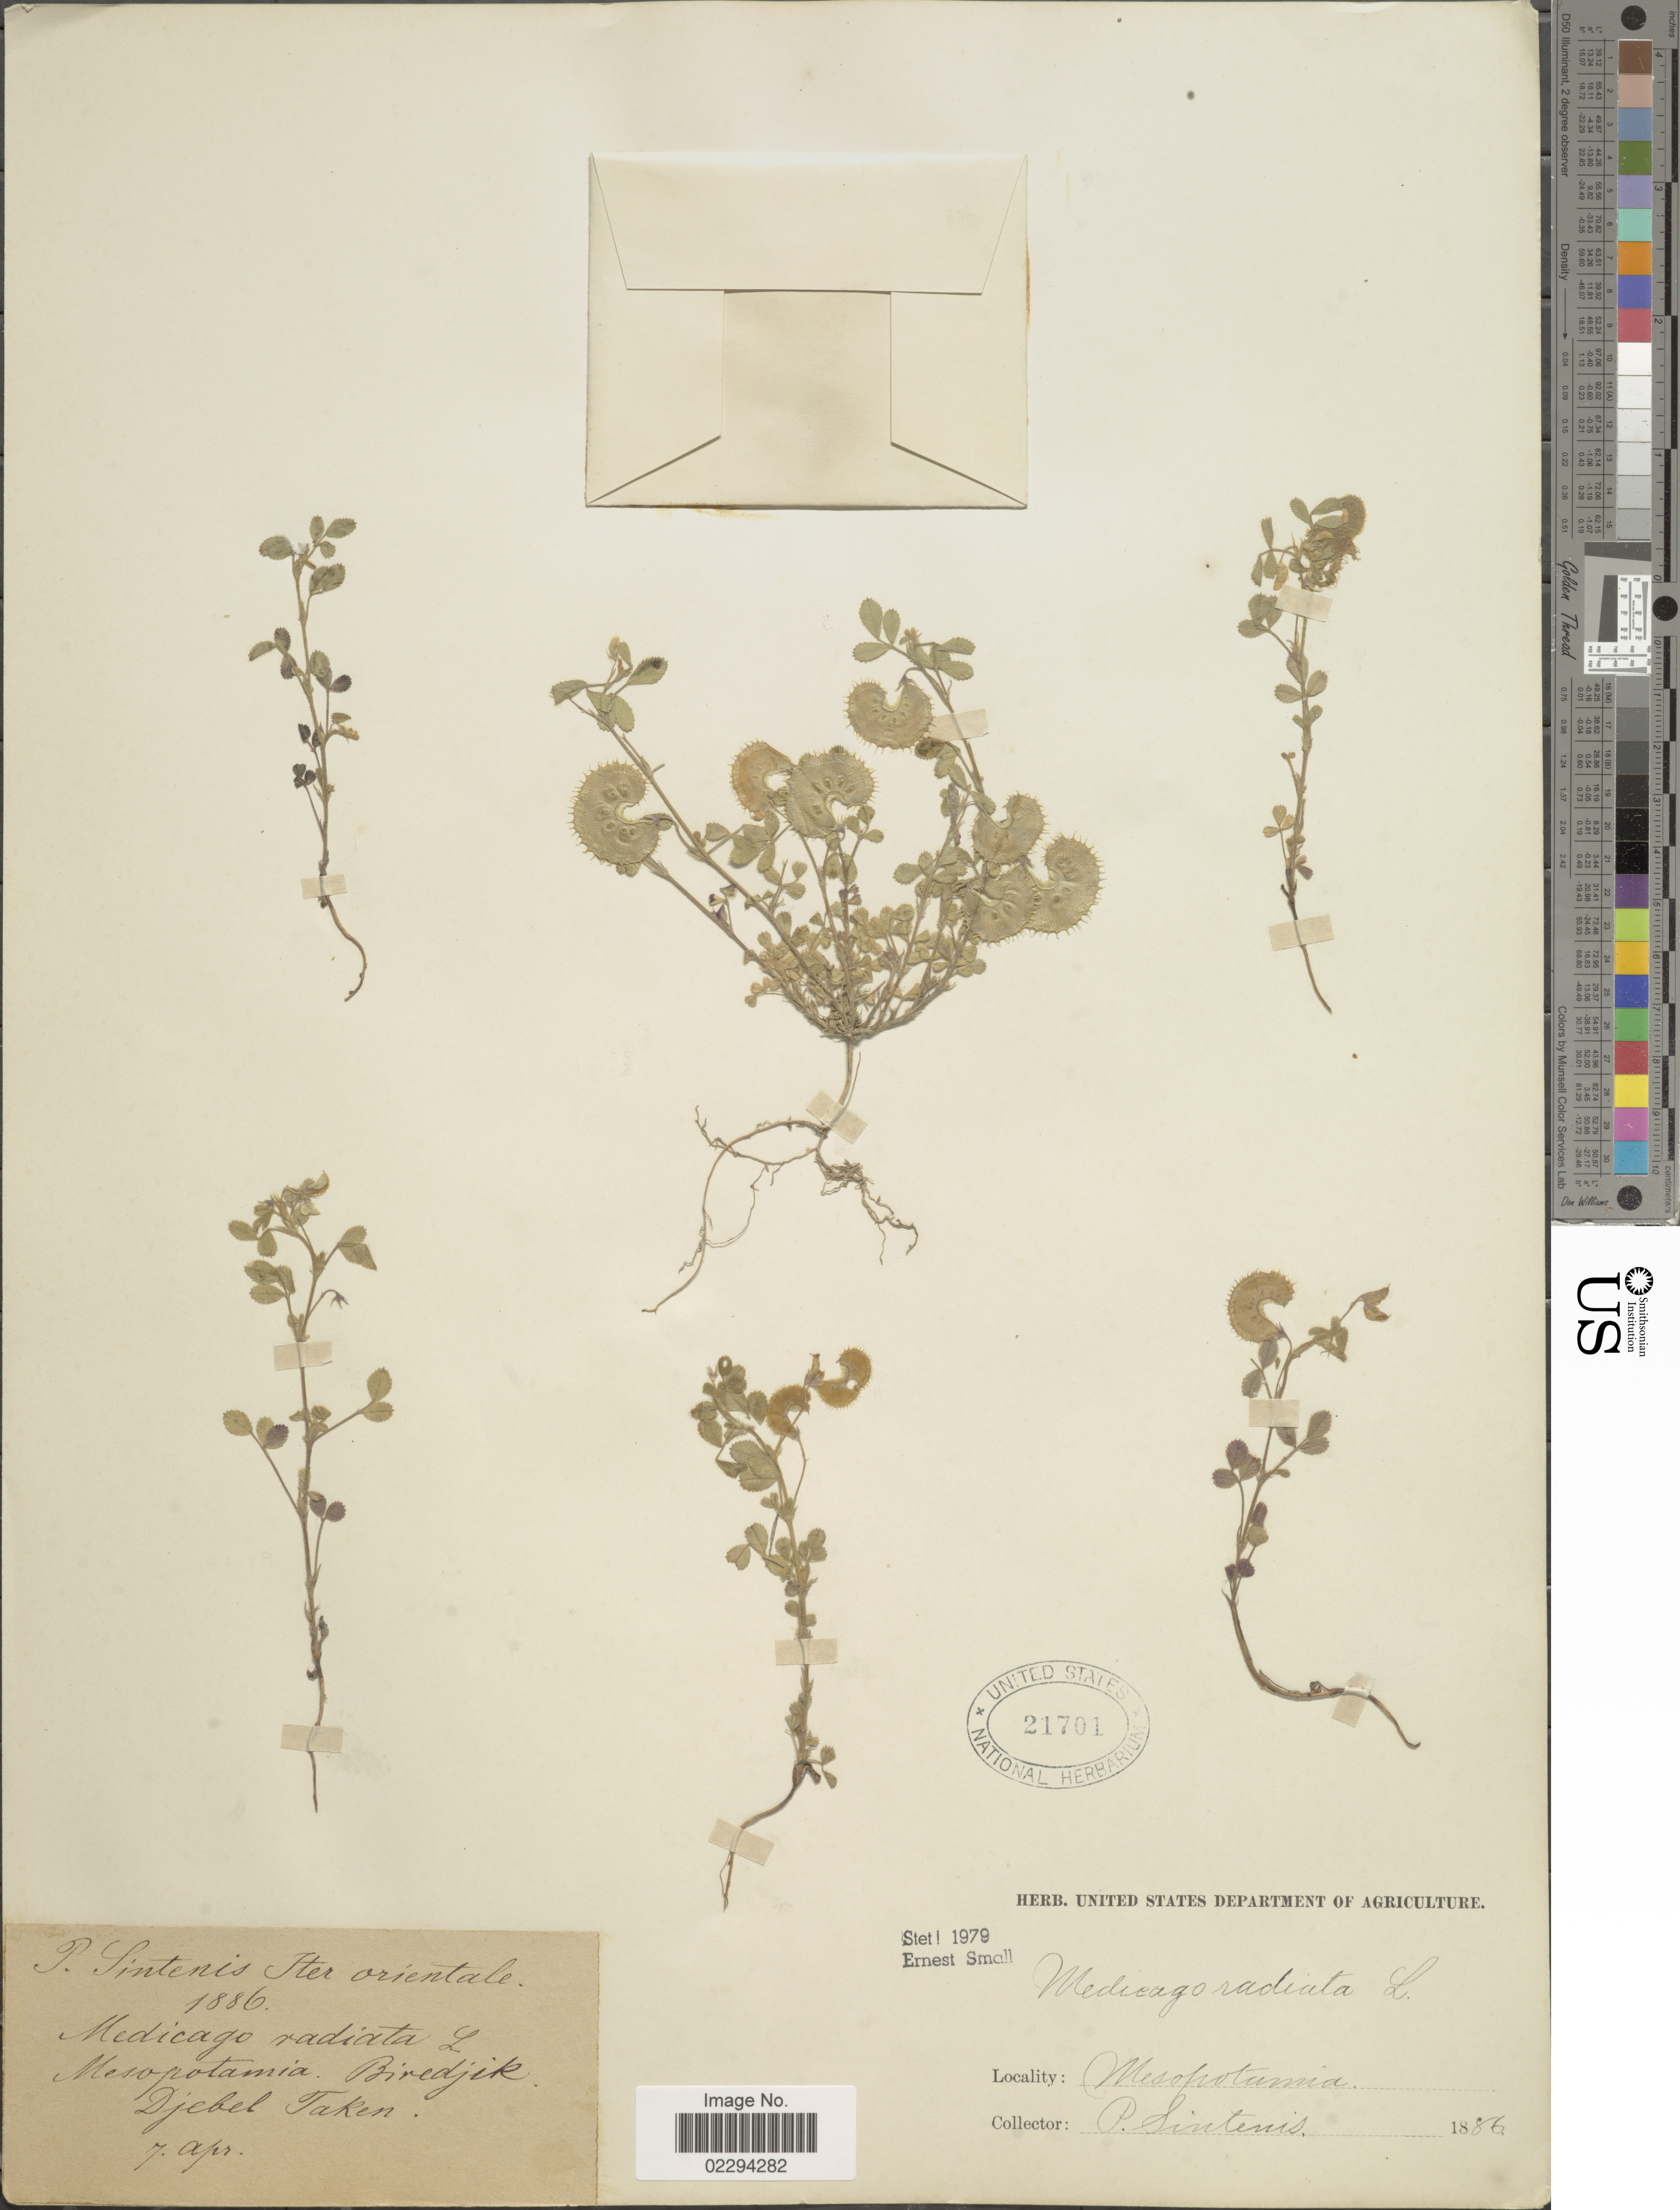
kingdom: Plantae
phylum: Tracheophyta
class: Magnoliopsida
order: Fabales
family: Fabaceae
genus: Medicago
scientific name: Medicago radiata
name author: L.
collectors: P. Sintenis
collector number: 562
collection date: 1888-04-07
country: Turkey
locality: Iter orientale, Mesopotamia. Biredjik: Djebel Taken.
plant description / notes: This collection is part of Paul Sintenis' “Iter Orientale 1888” trip, and the collector number is 562.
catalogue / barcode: US 21701